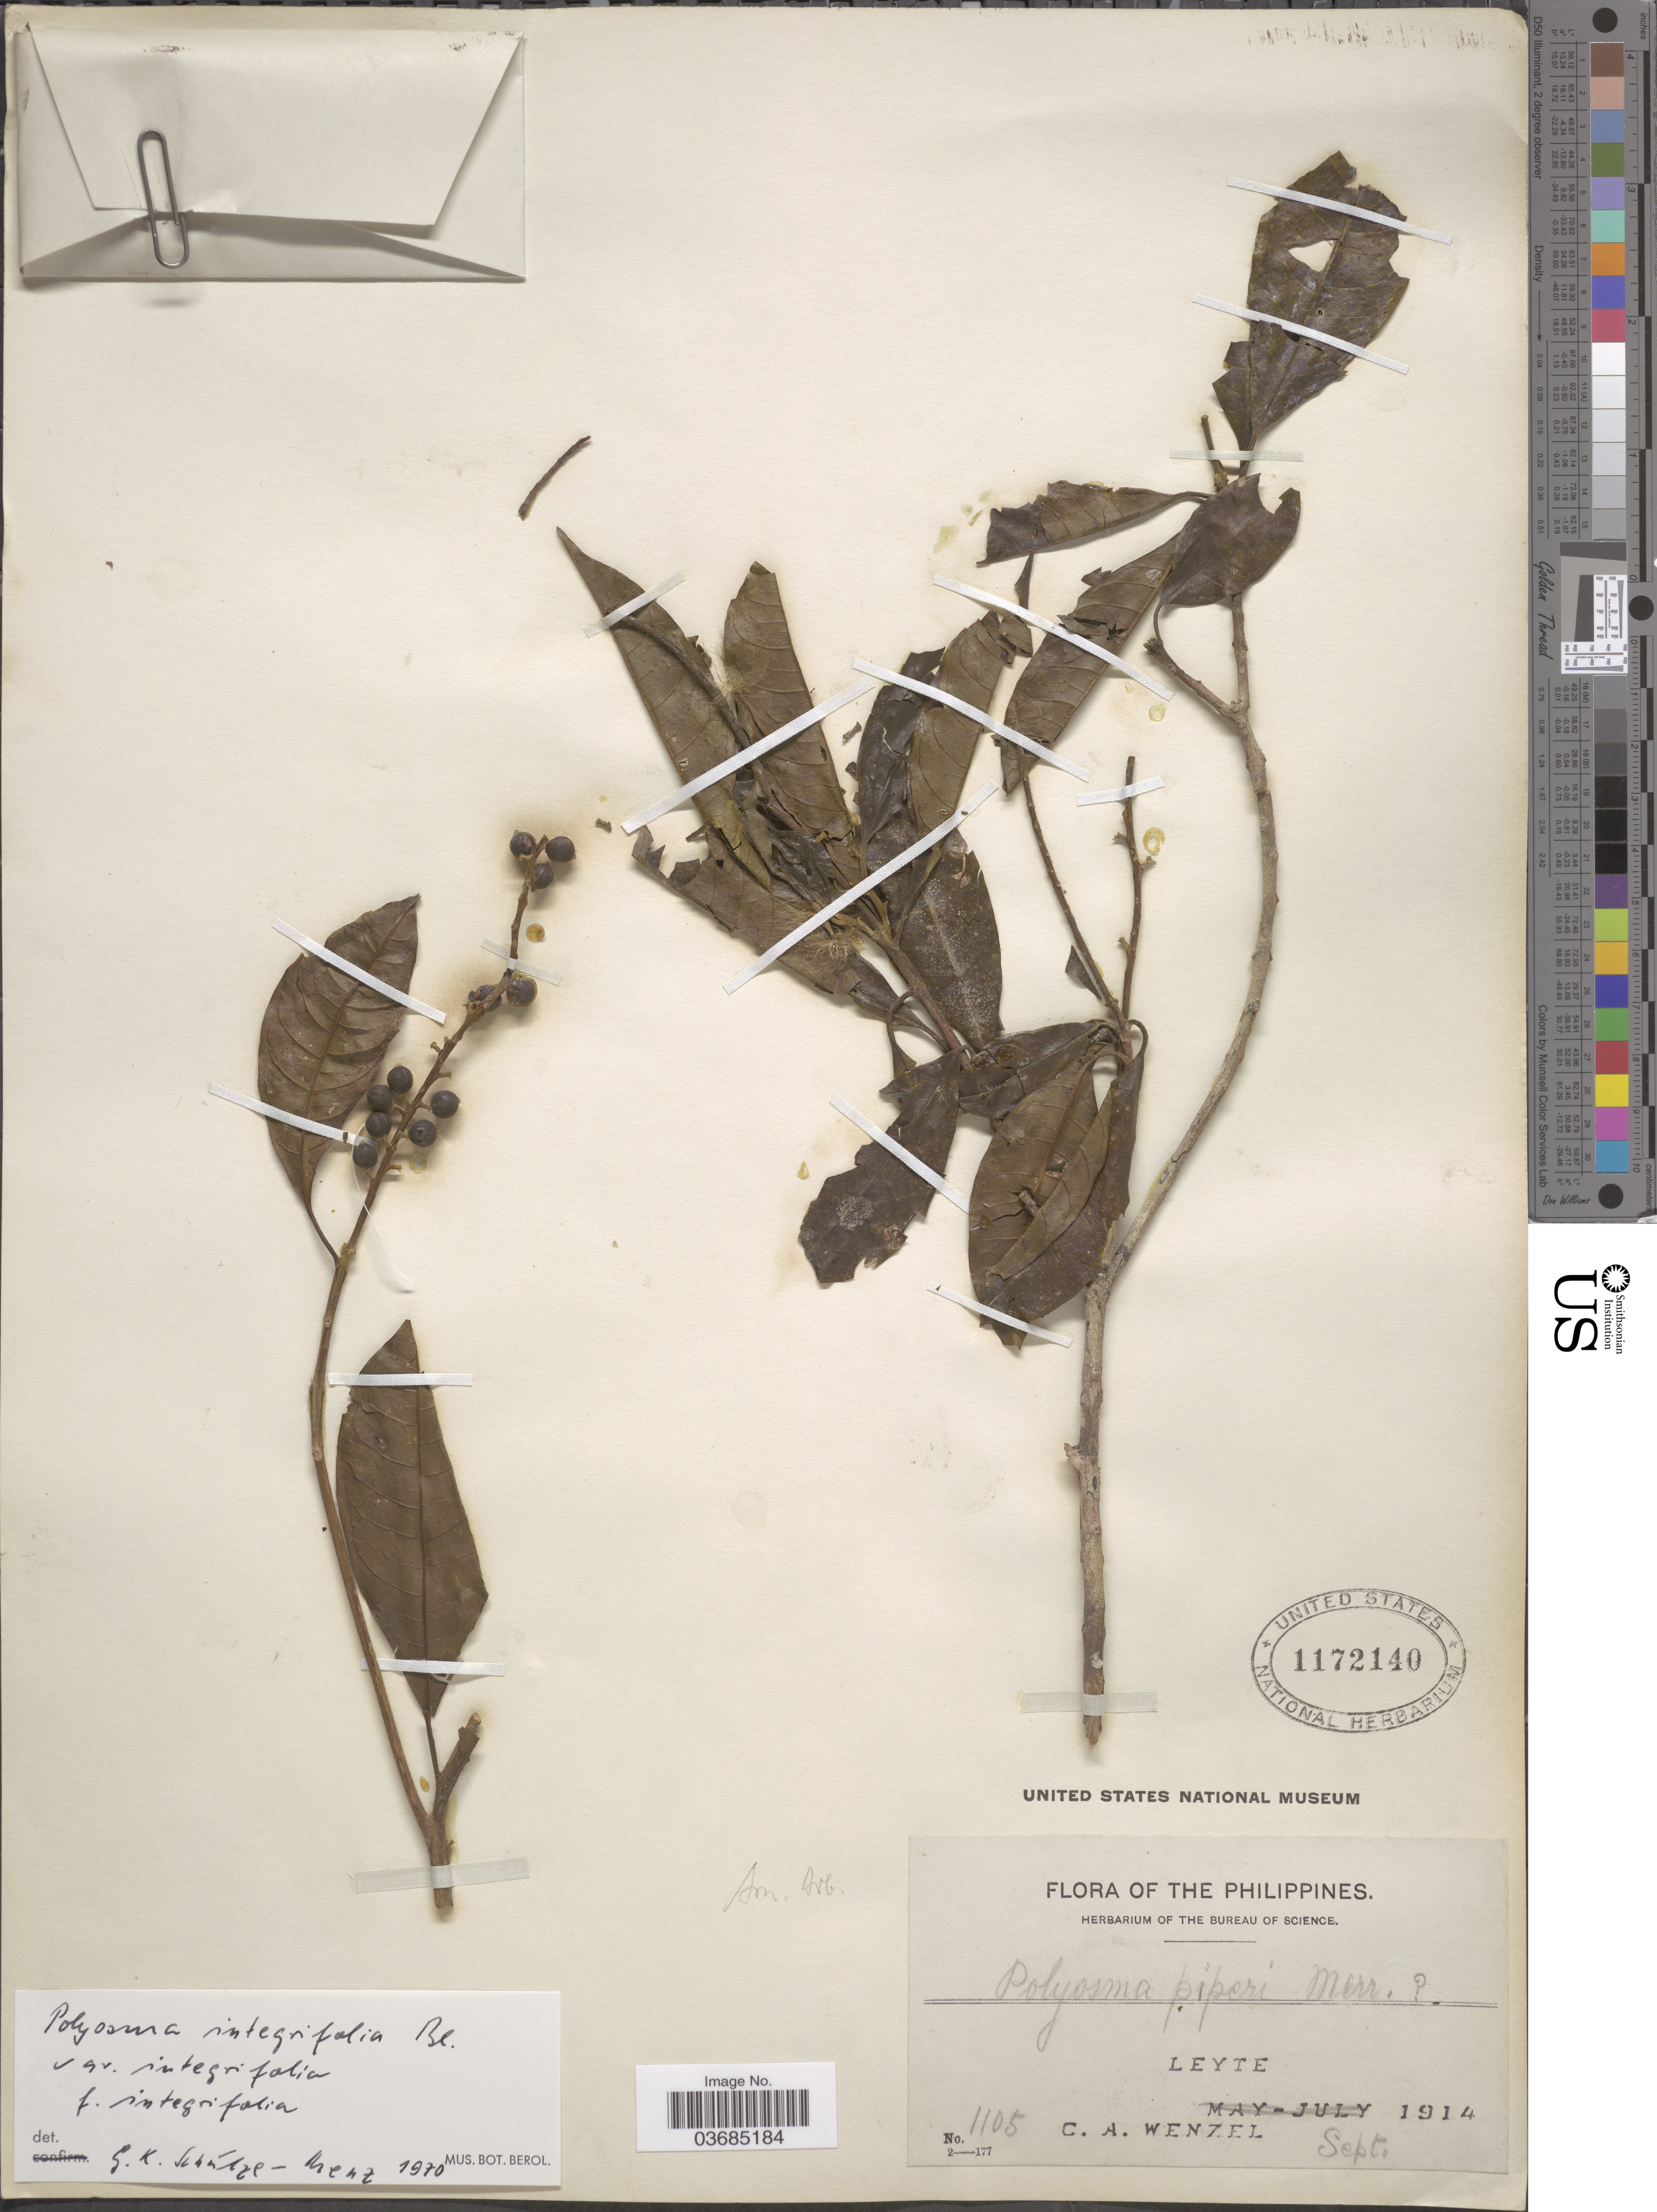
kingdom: Plantae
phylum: Tracheophyta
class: Magnoliopsida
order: Escalloniales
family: Escalloniaceae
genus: Polyosma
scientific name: Polyosma integrifolia var. integrifolia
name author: Blume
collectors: C. Wenzel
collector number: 1105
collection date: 1914-09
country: Philippines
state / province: Eastern Visayas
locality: Leyte.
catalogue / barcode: US 1172140